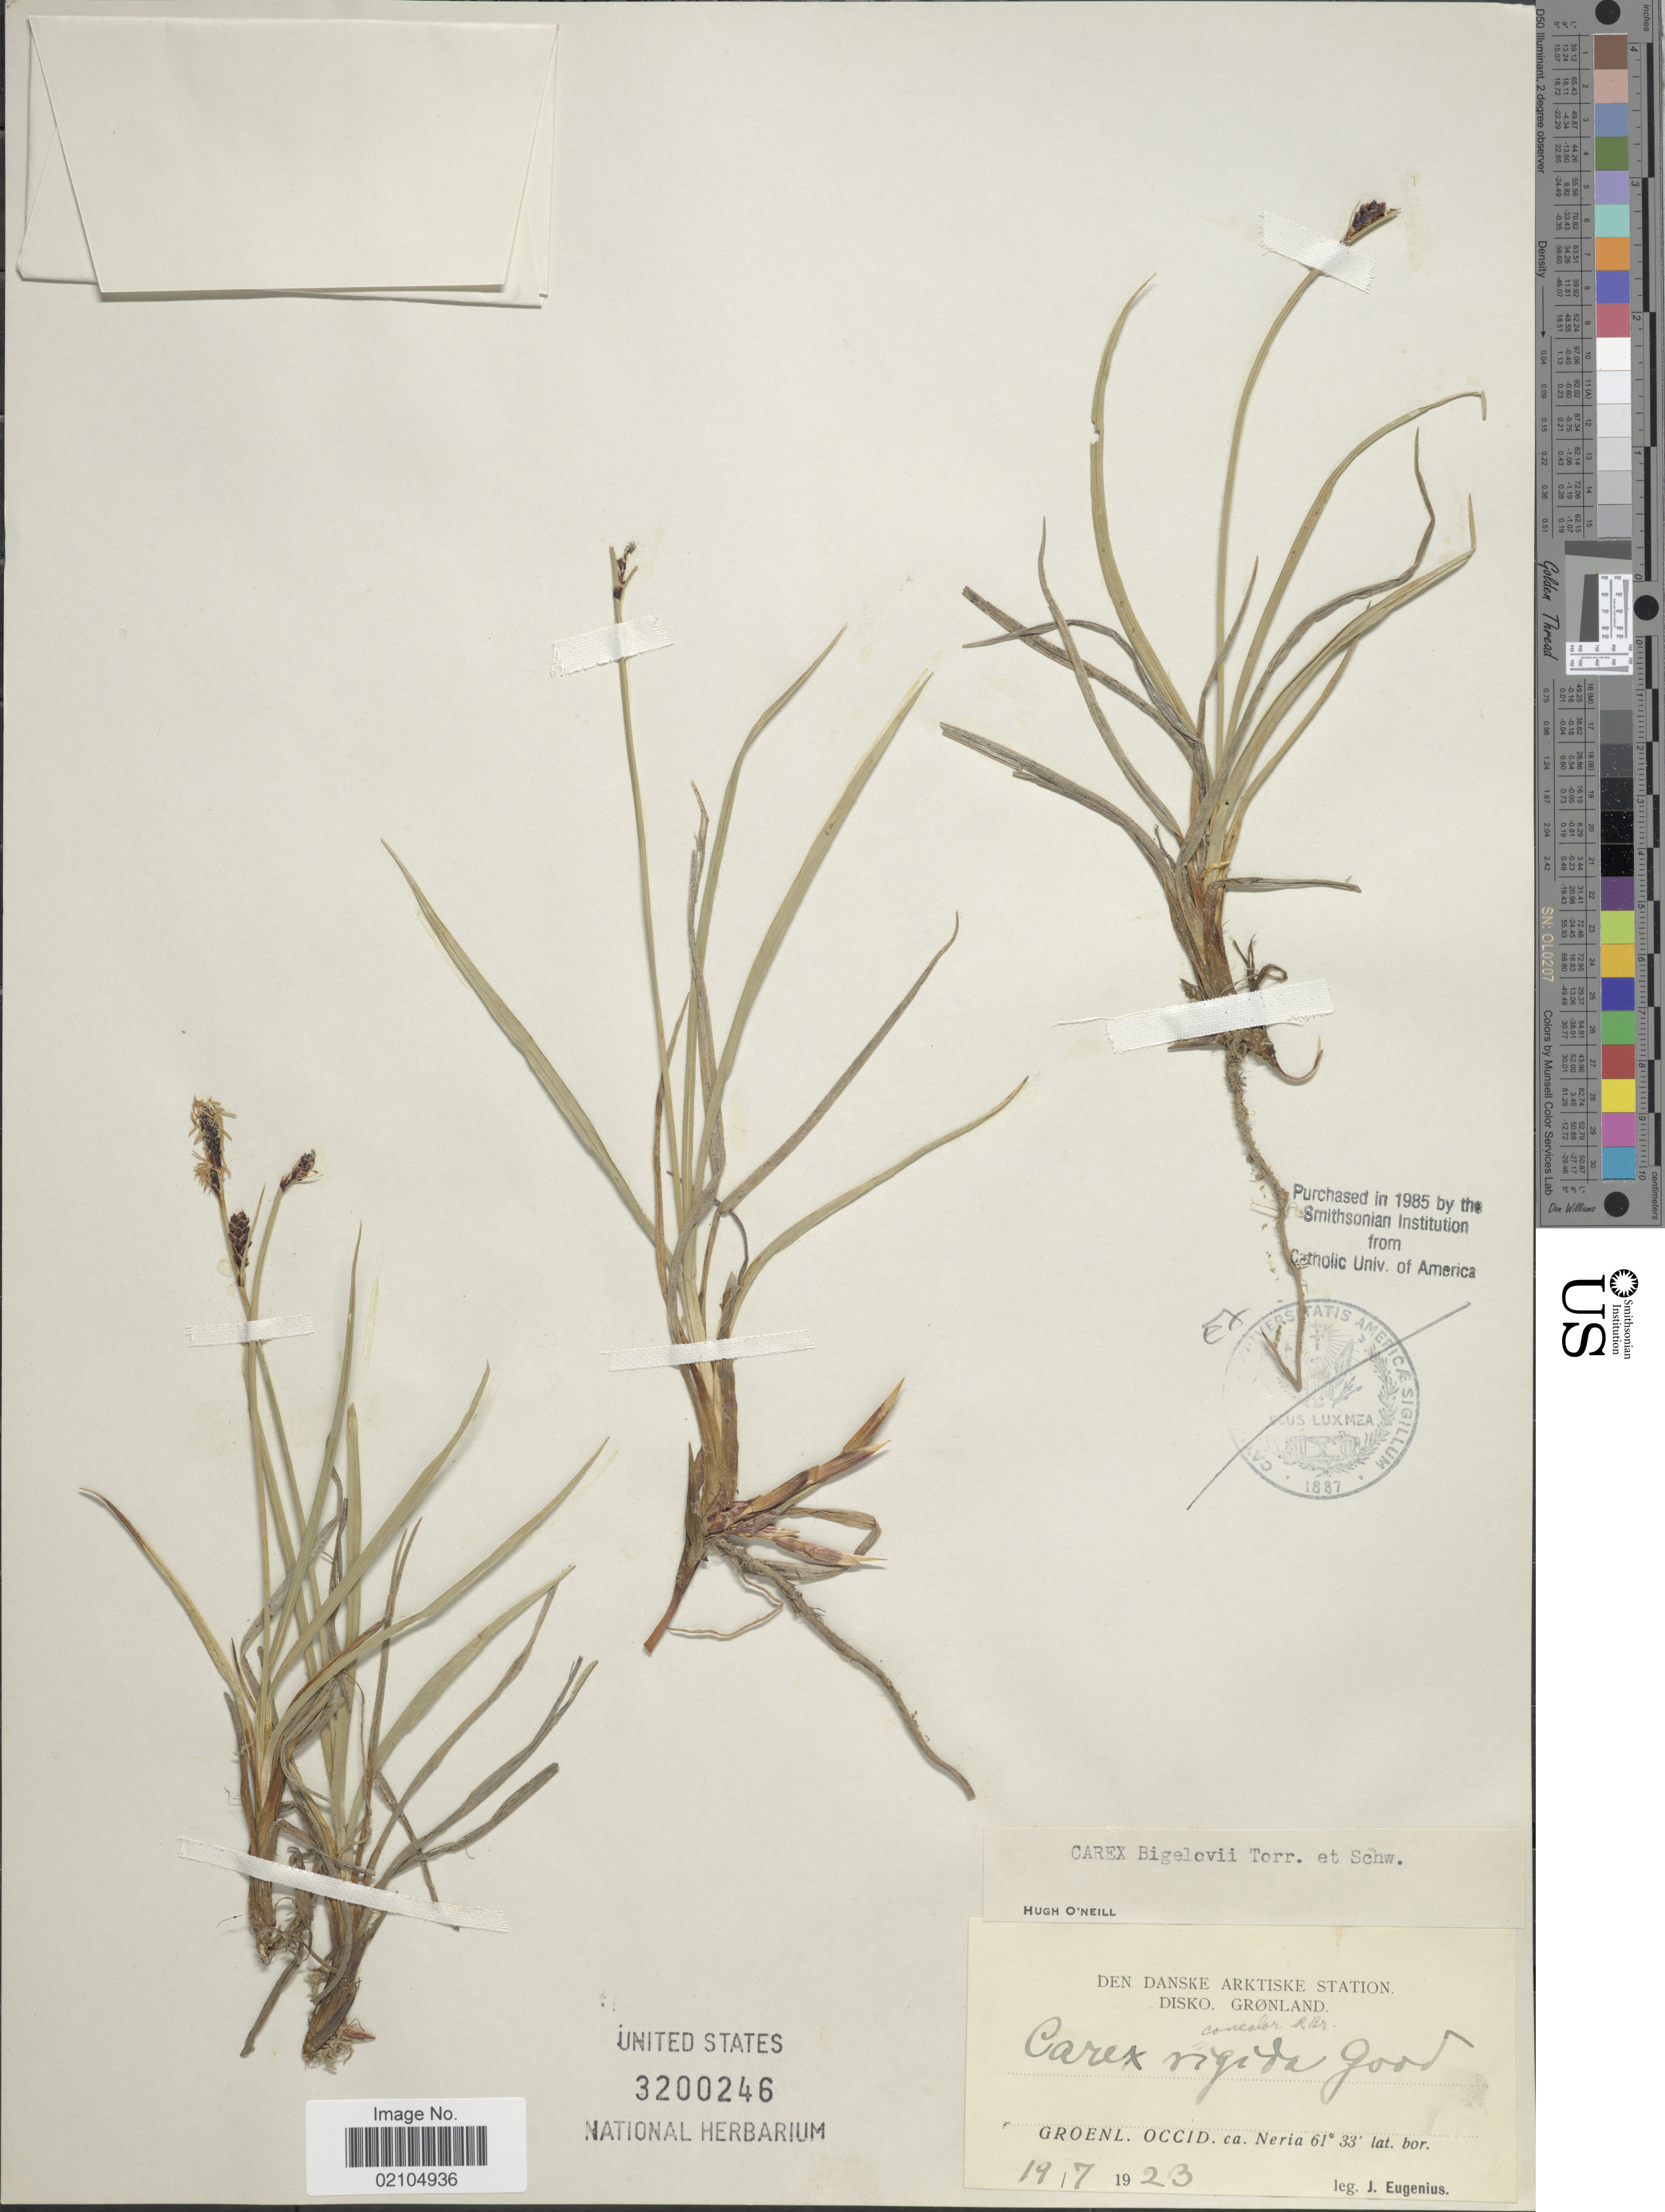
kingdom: Plantae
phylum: Tracheophyta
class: Liliopsida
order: Poales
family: Cyperaceae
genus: Carex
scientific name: Carex bigelowii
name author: Torr. ex Schwein.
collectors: J. Eugenius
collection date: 1923-07-19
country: Greenland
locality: Disko. Grønland, Groenl. occid., ca. Neria.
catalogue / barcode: US 3200246